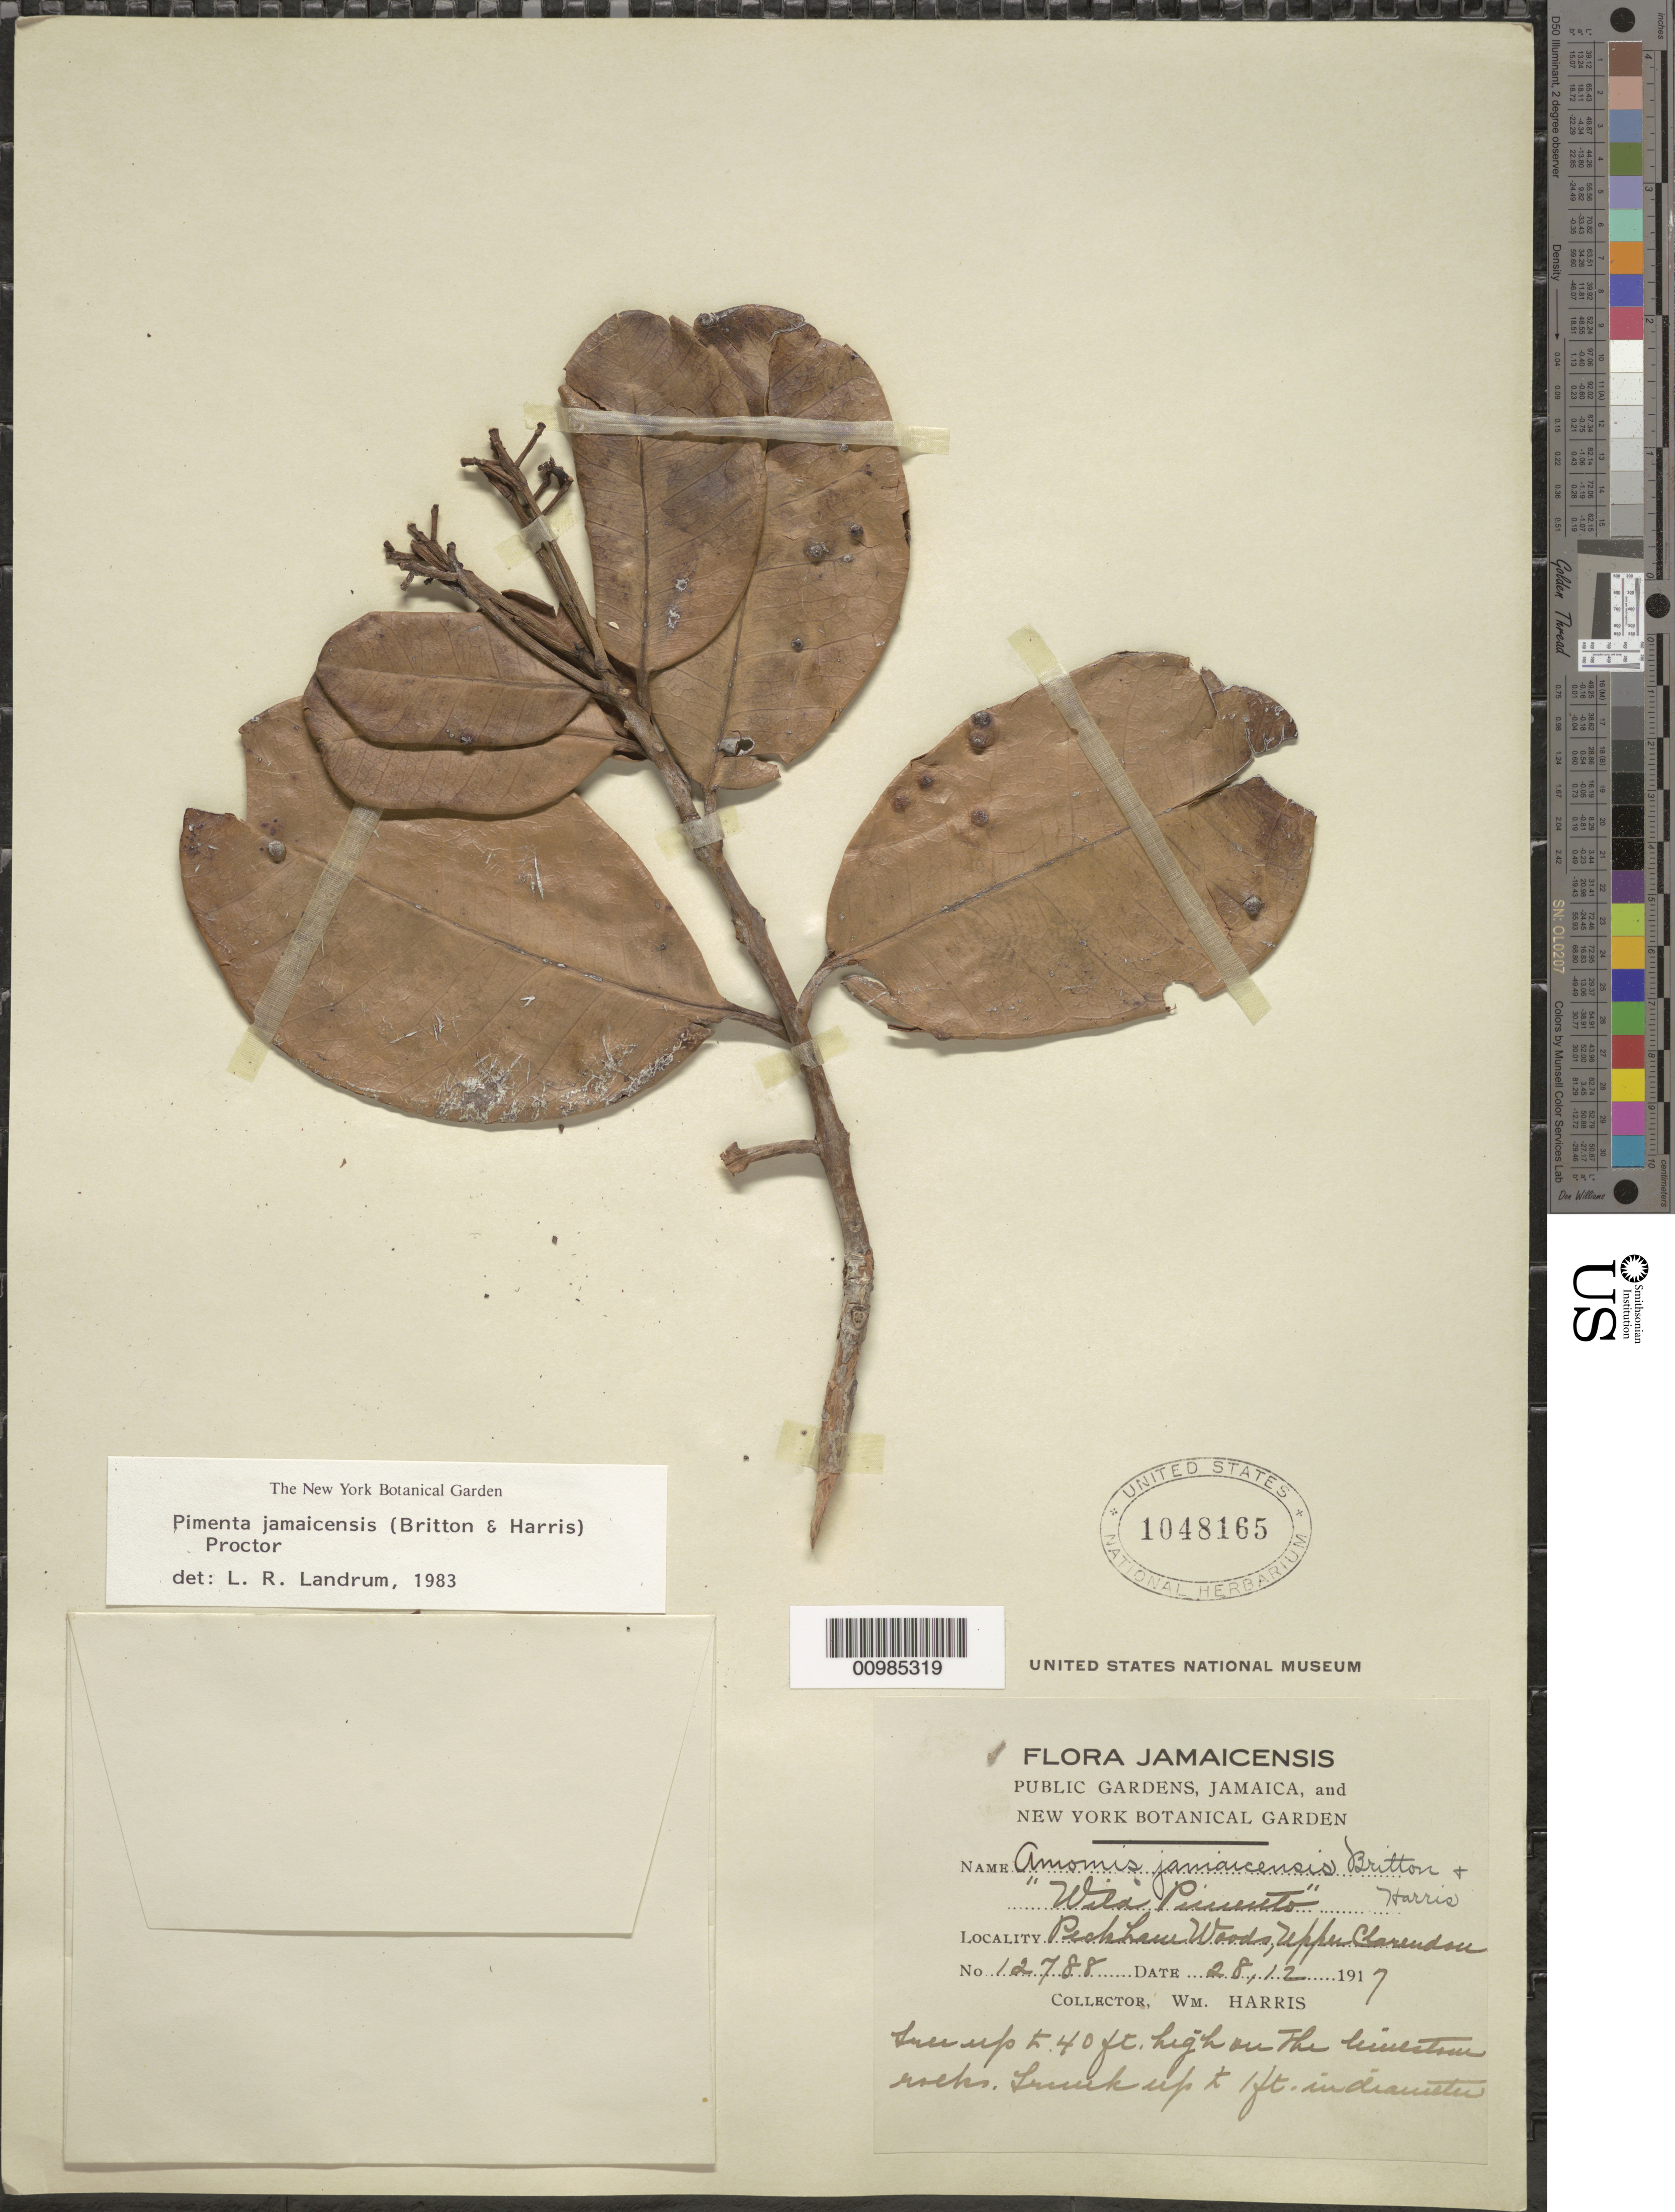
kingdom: Plantae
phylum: Tracheophyta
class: Magnoliopsida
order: Myrtales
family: Myrtaceae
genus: Pimenta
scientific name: Pimenta jamaicensis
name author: (Britton & Harris) Proctor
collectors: W. H. Harris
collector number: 12788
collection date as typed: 28 Dec 1917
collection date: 1917-12-28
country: Jamaica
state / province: Clarendon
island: Jamaica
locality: Peakhaw Woods, Upper Clarendon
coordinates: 0 N, 0 E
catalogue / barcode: US 1048165